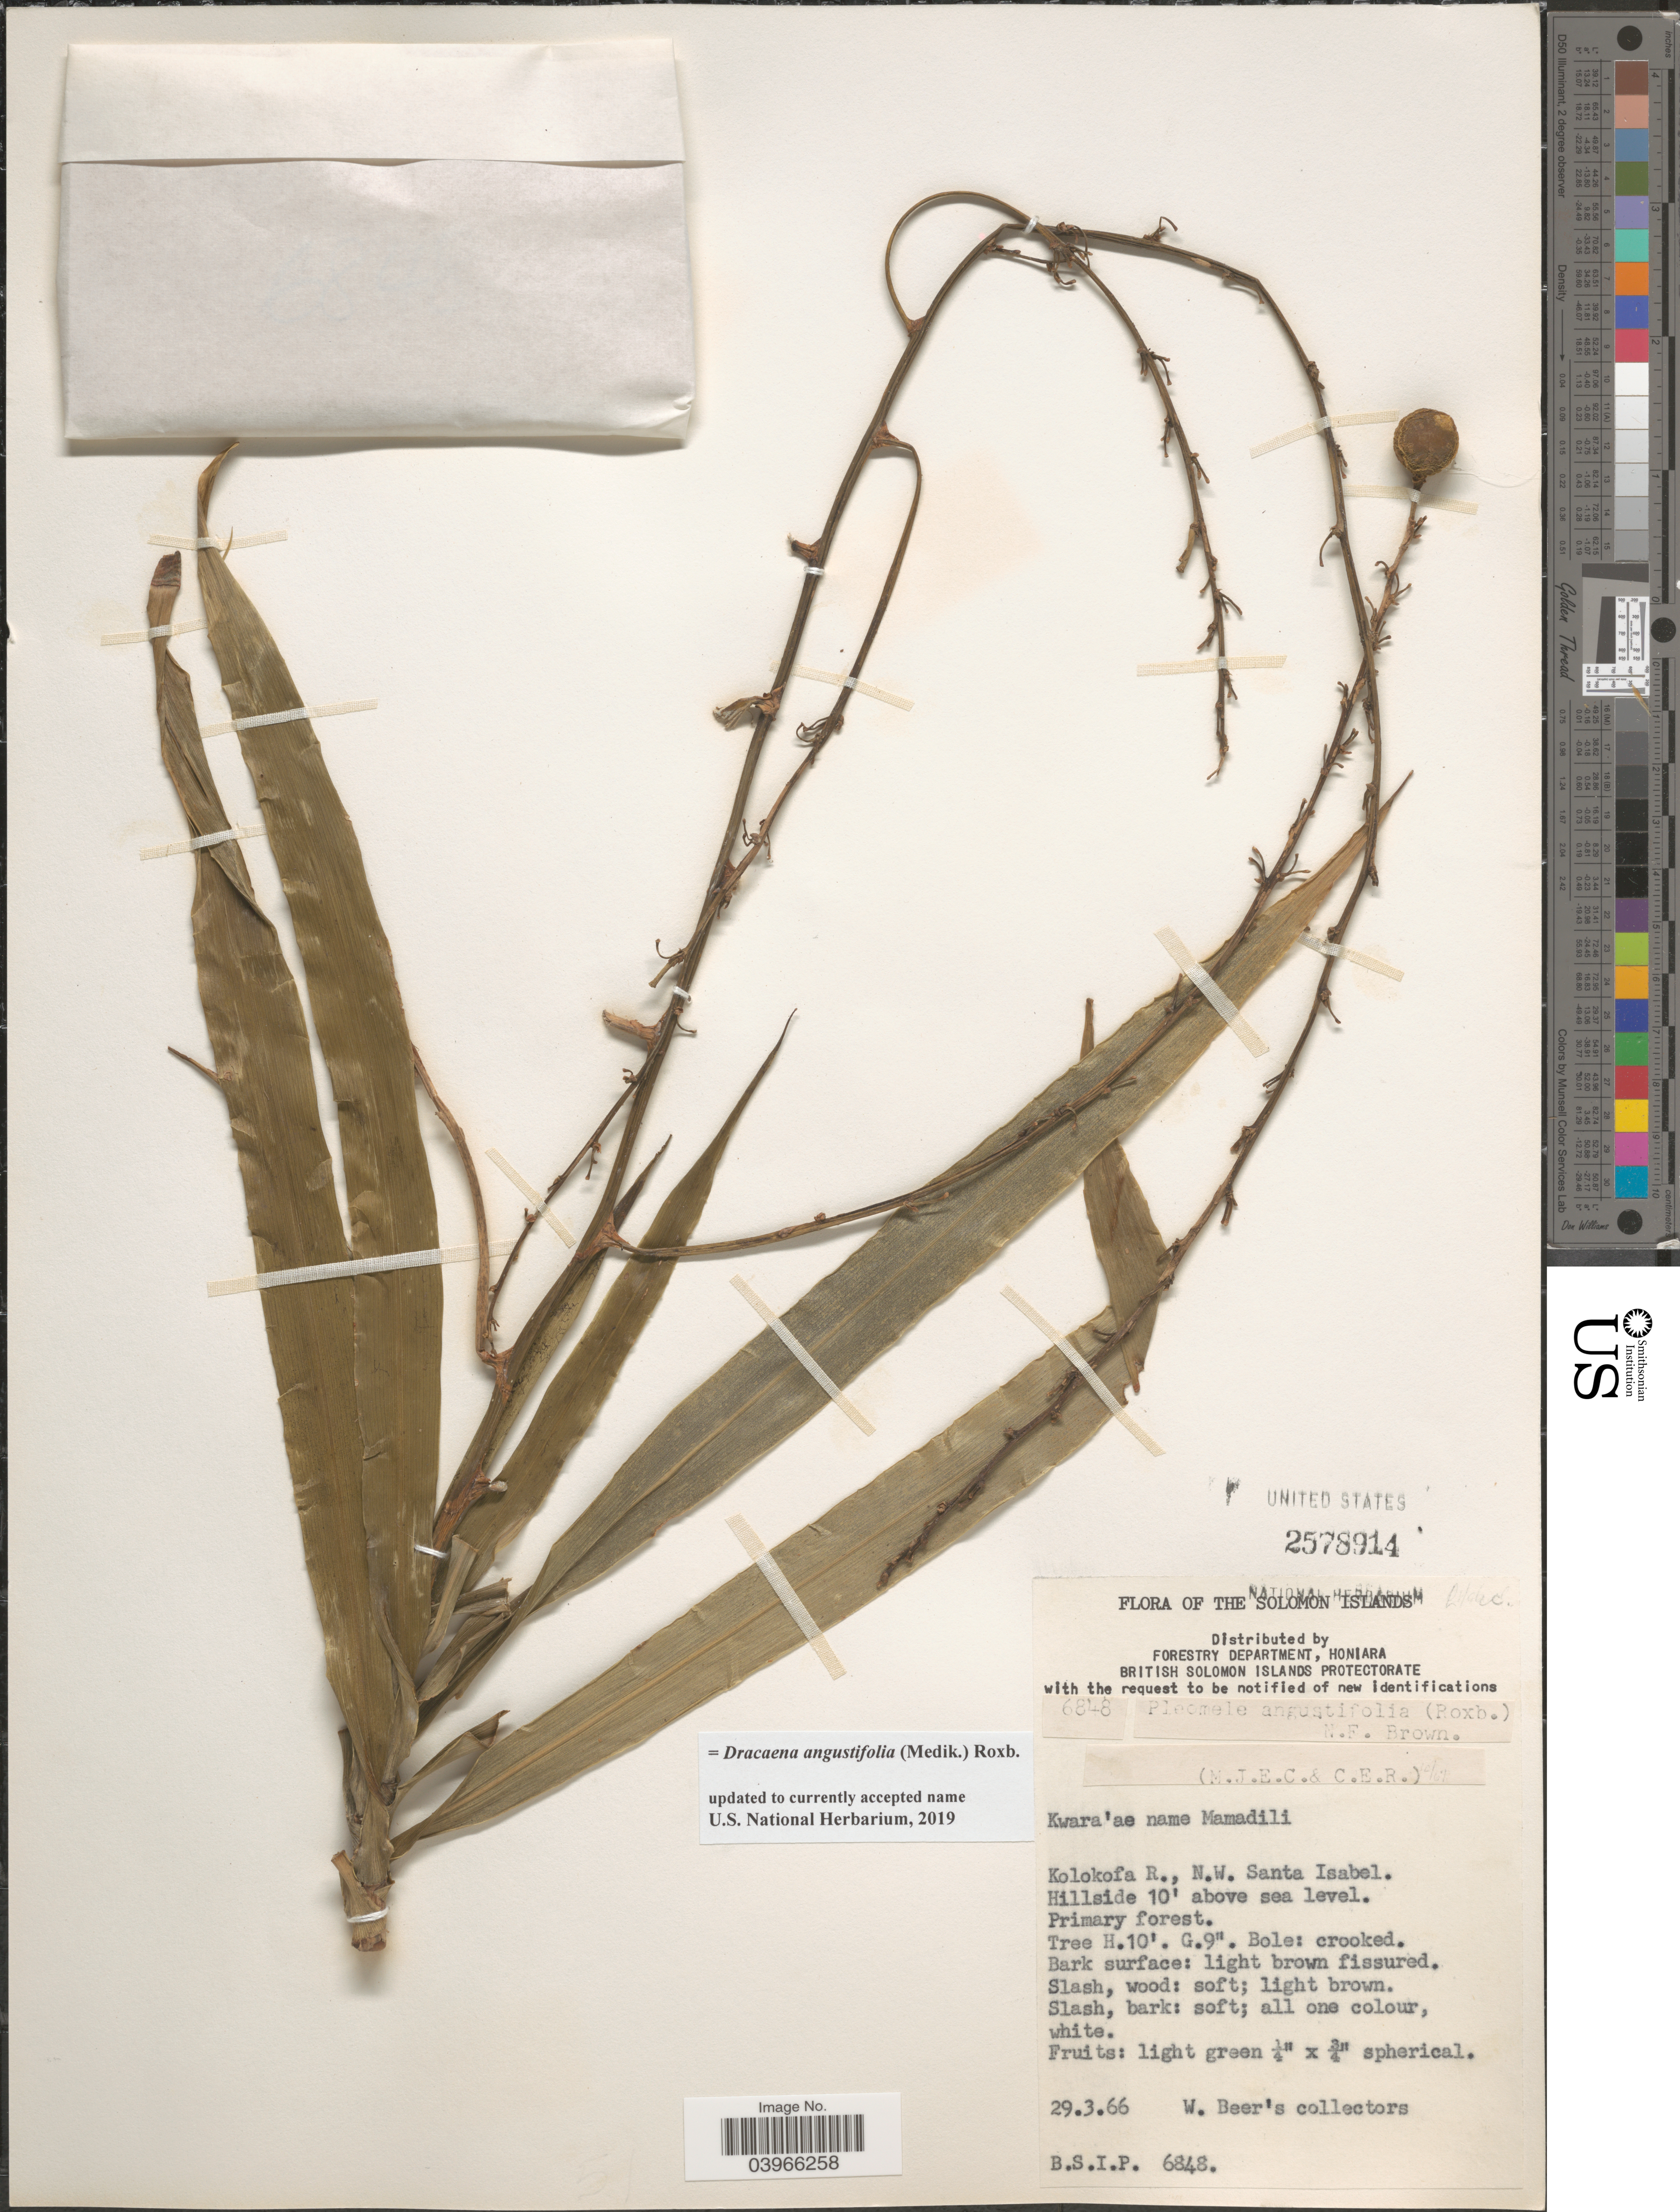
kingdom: Plantae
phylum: Tracheophyta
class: Liliopsida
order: Asparagales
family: Asparagaceae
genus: Dracaena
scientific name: Dracaena angustifolia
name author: (Medik.) Roxb.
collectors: W. Beer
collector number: B.S.I.P. 6848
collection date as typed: Transcribed d/m/y: 29/3/66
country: Solomon Islands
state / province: Solomon Islands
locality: Kolokofa R., N.W. Santa Isabel. Hillside.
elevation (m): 3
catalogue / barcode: US 2578914